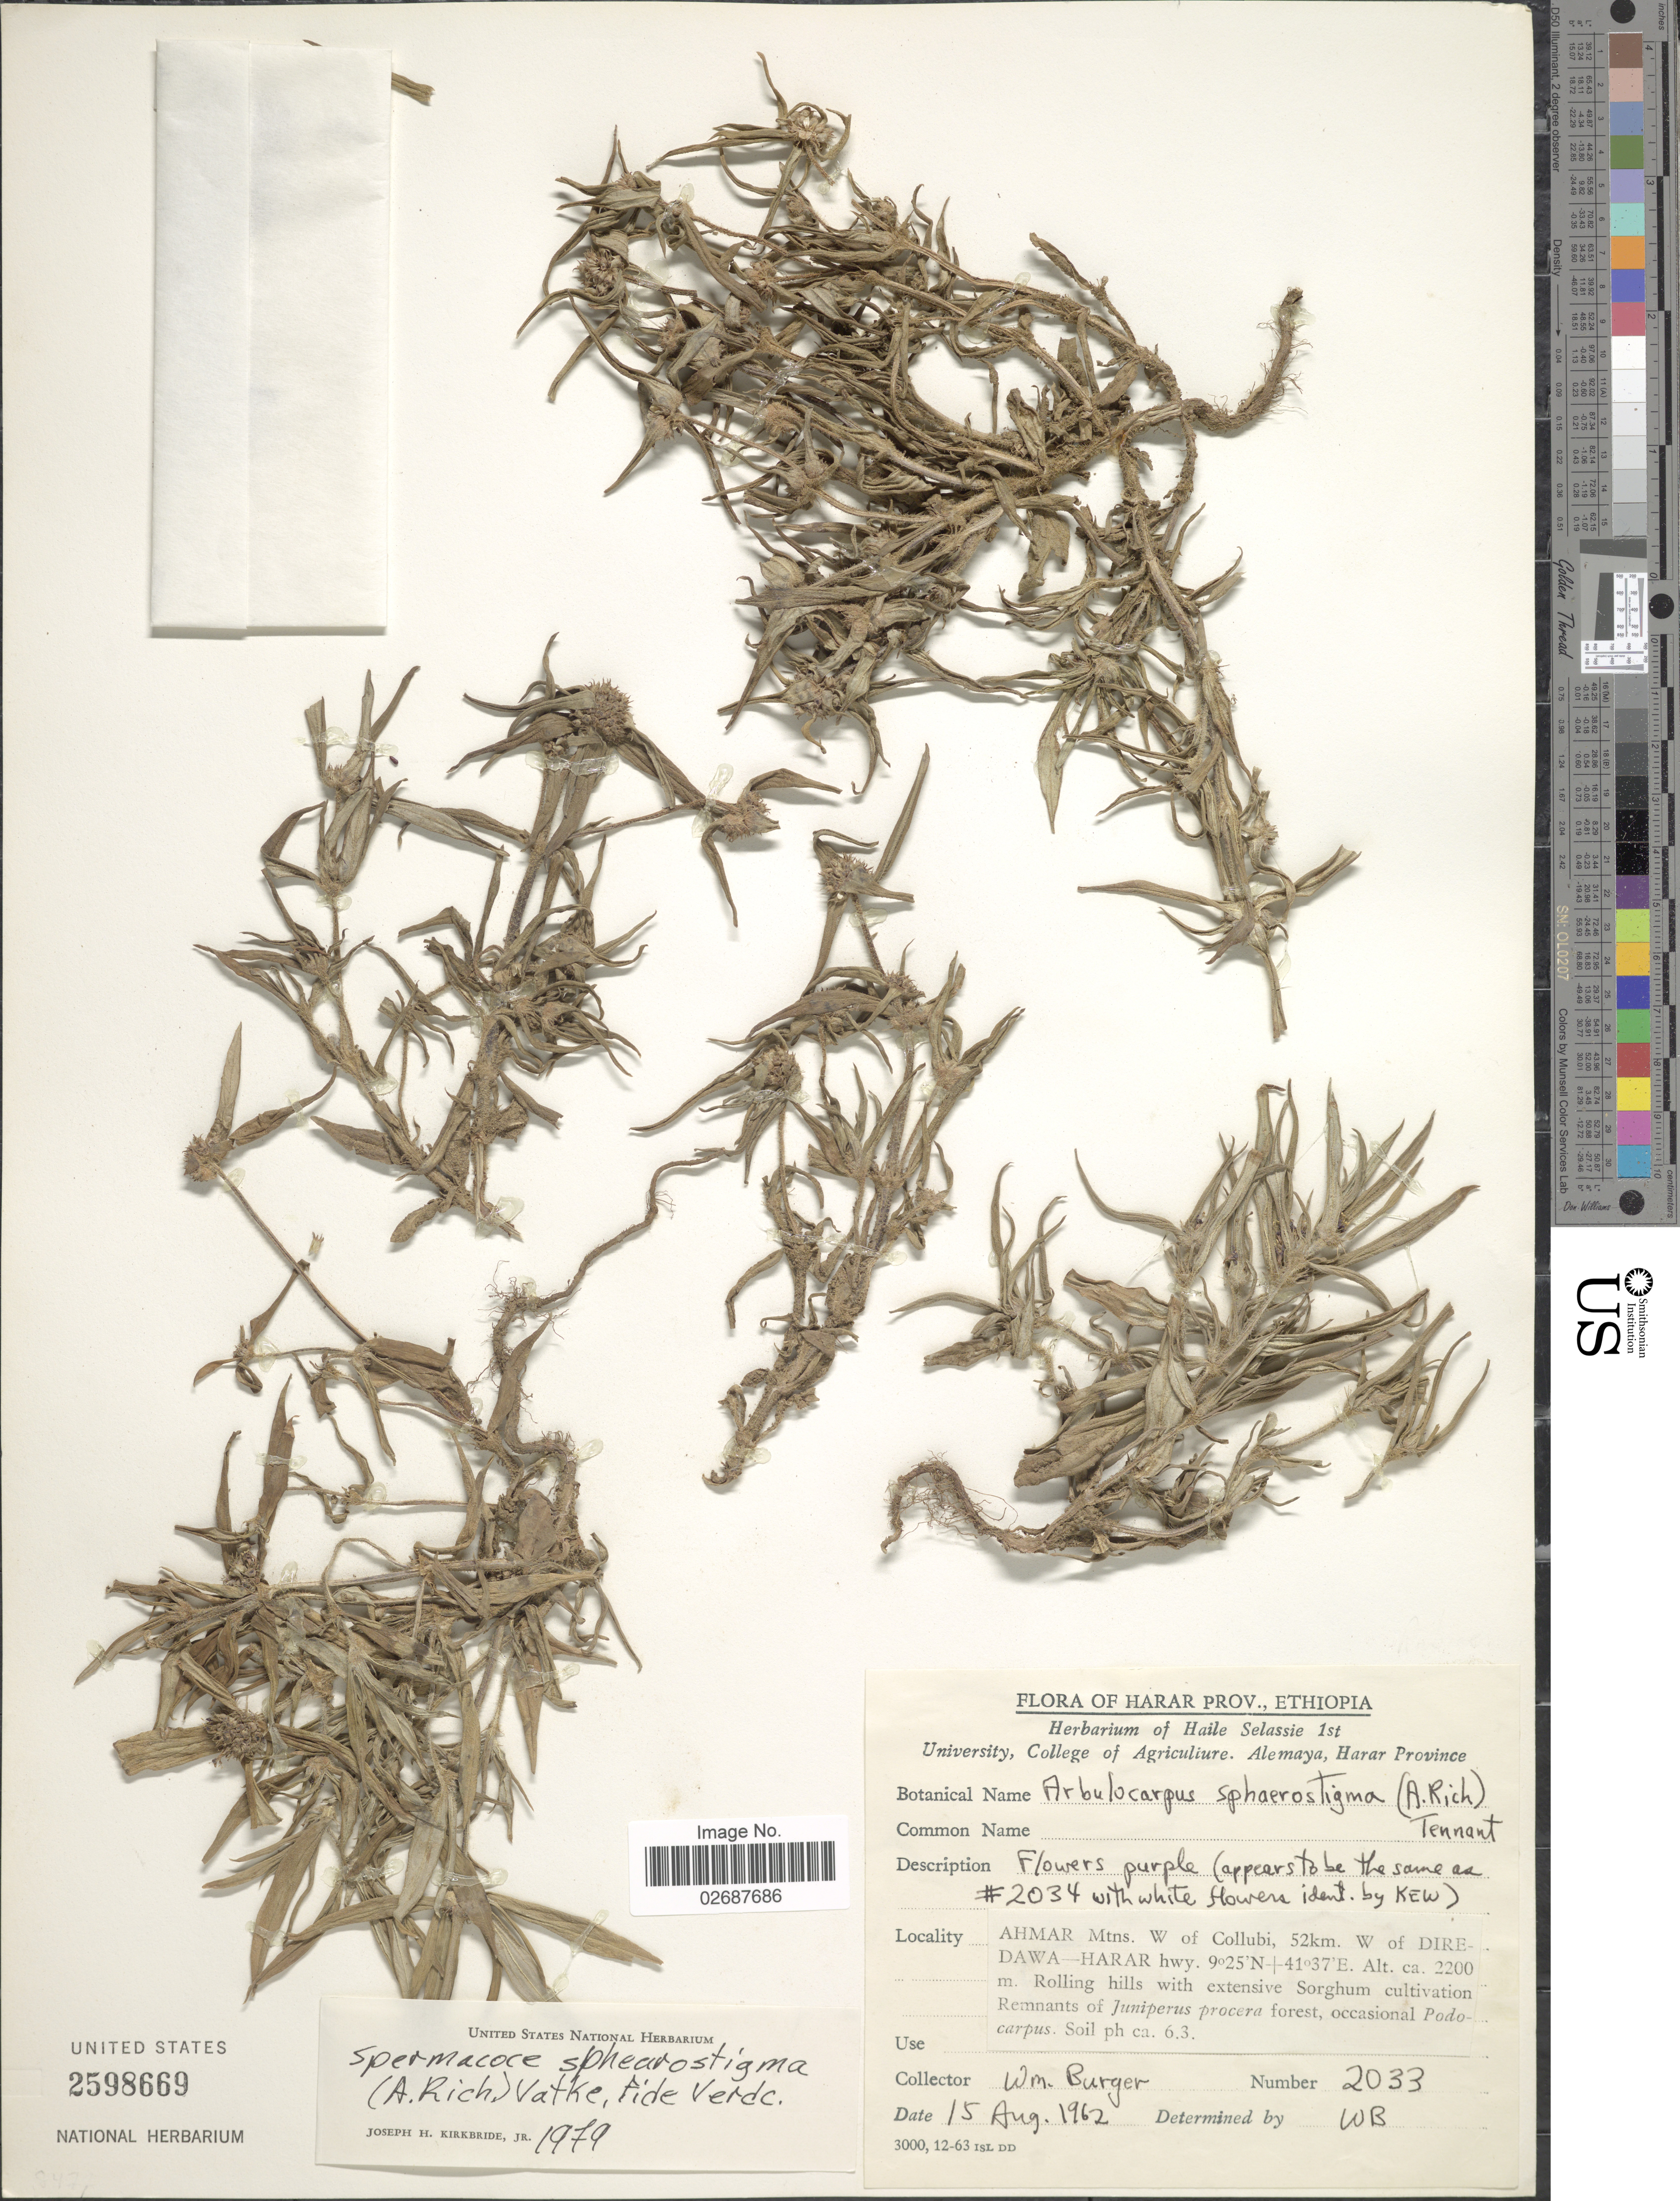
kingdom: Plantae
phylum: Tracheophyta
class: Magnoliopsida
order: Gentianales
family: Rubiaceae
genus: Spermacoce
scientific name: Spermacoce sphaerostigma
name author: (A. Rich.) Vatke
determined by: Kirkbride, Joseph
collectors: W. Burger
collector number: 2033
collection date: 1962-08-15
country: Ethiopia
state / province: Harari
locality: Harar Prov., Ahmar Mtns. W of Collubi, 52 km. W of Dire-Dawa-Harar hwy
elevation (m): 2200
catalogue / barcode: US 2598669